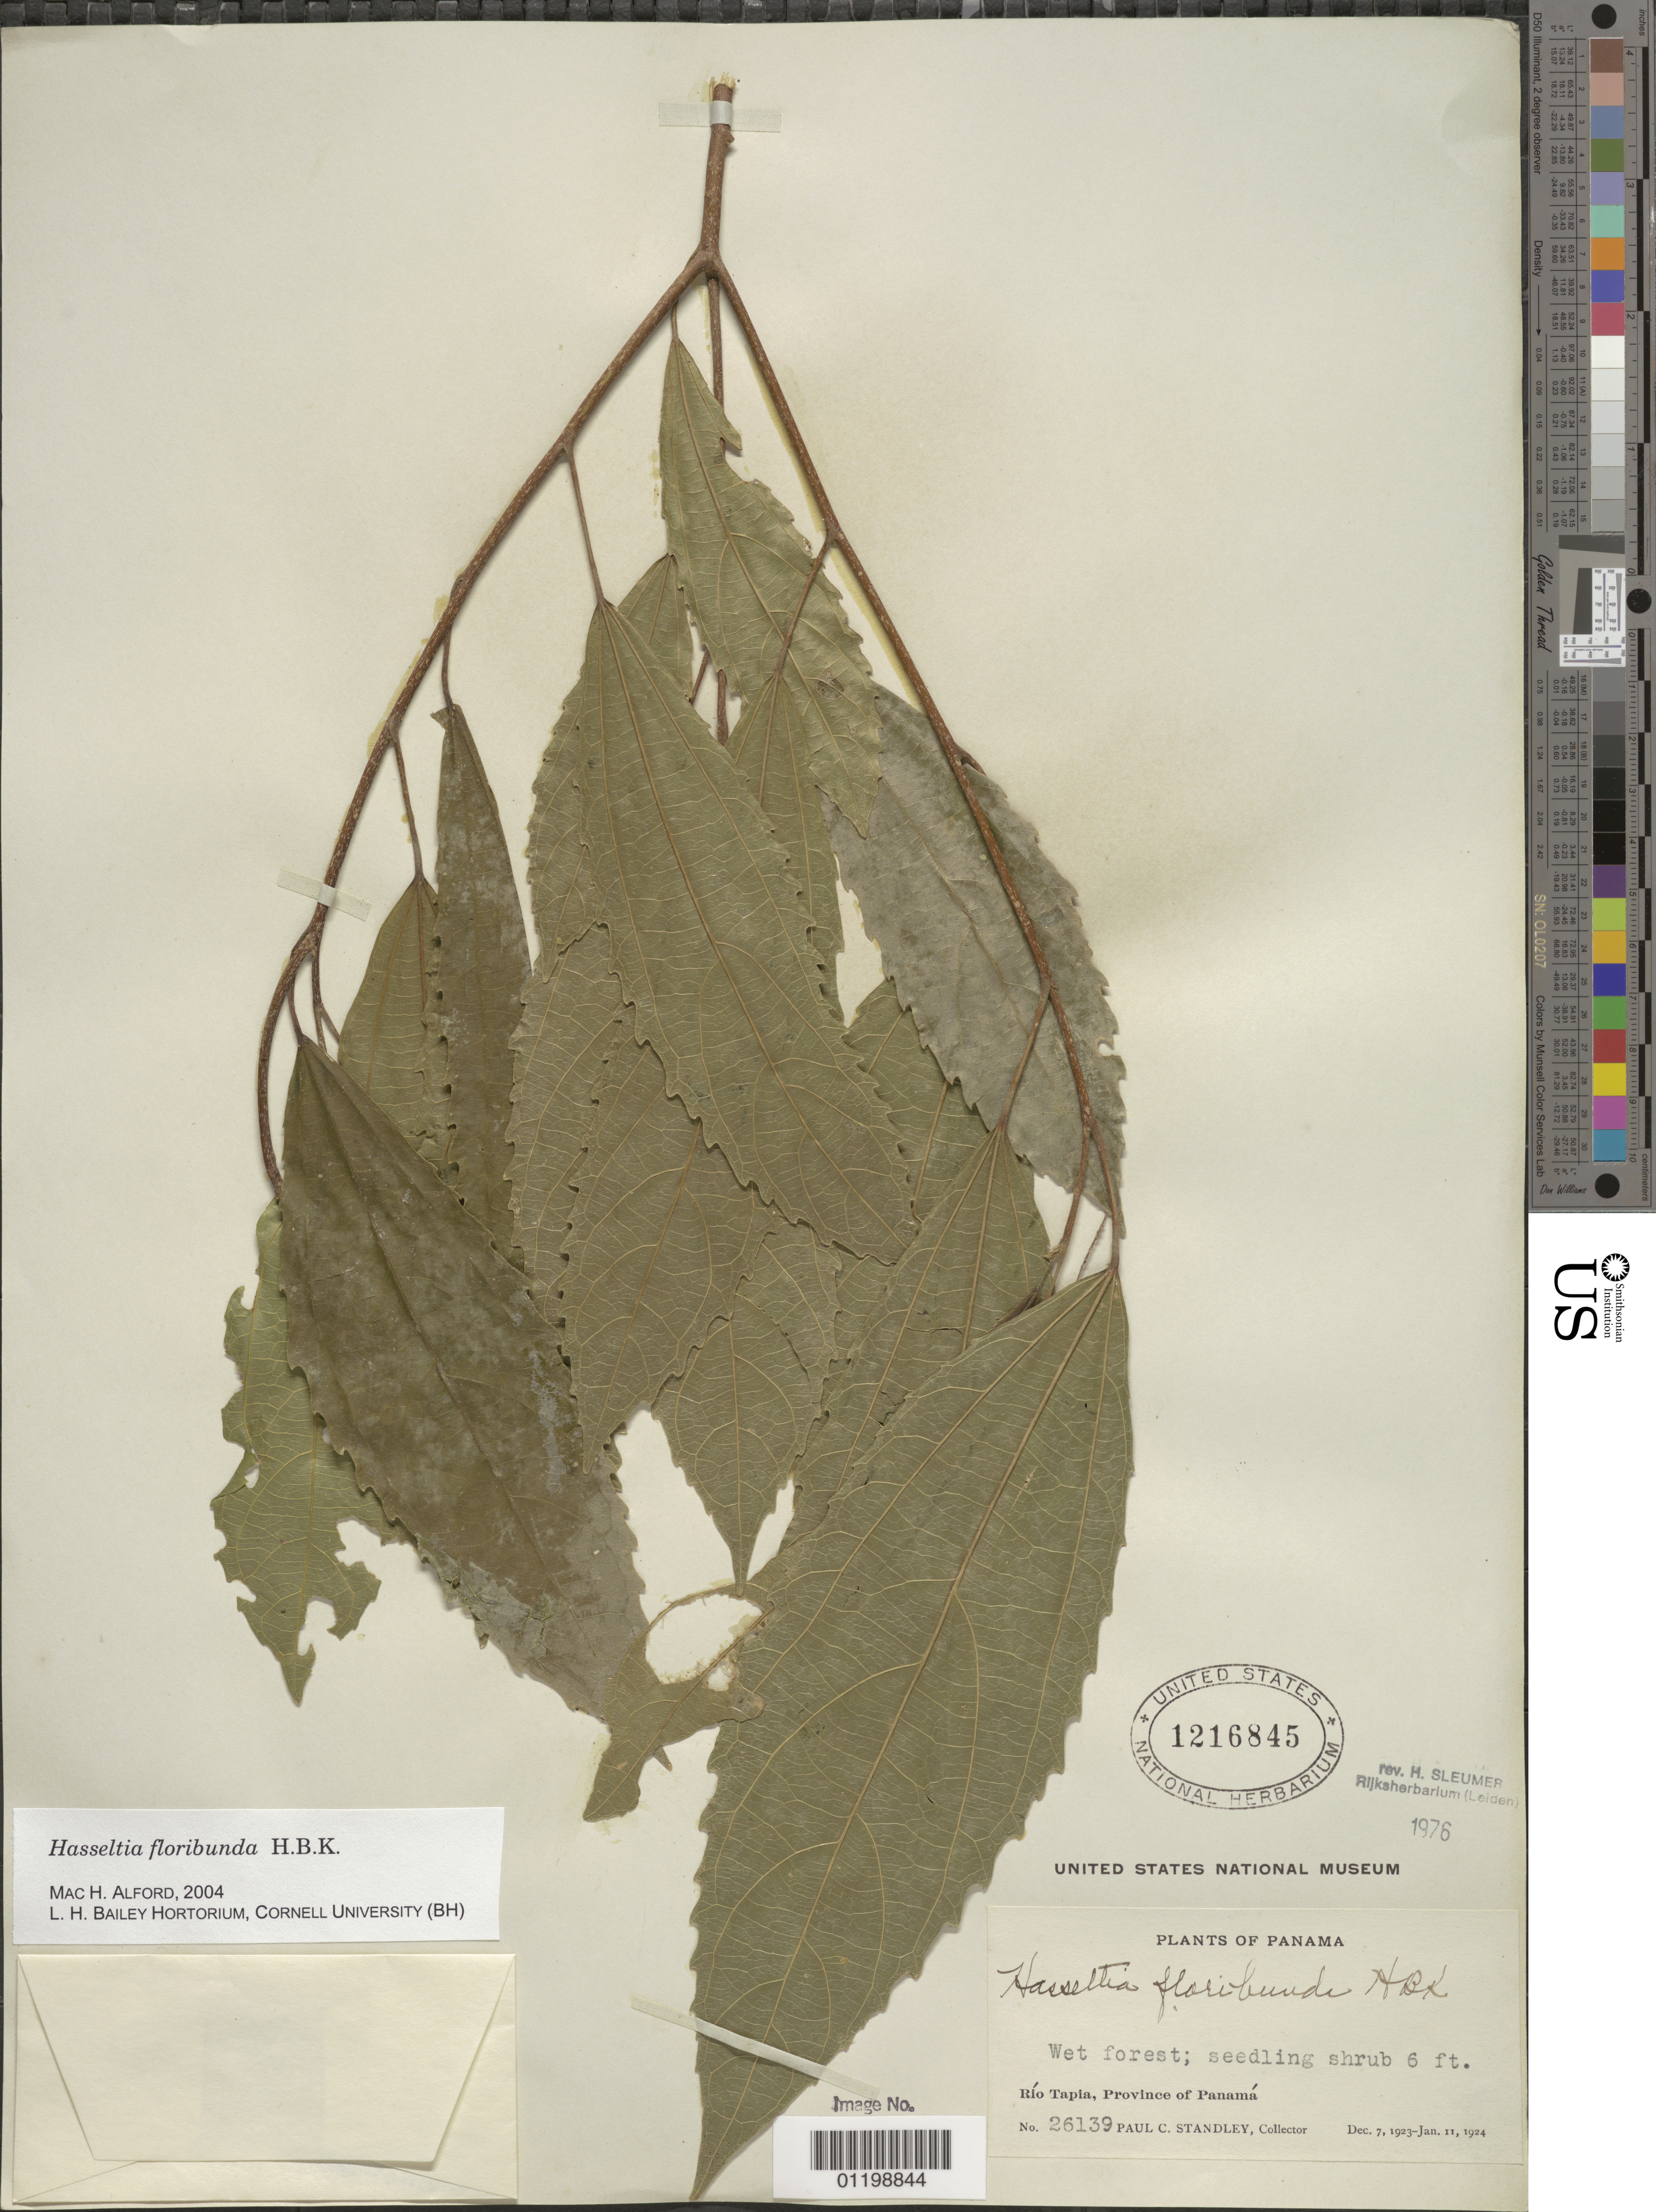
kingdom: Plantae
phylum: Tracheophyta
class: Magnoliopsida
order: Malpighiales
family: Salicaceae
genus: Hasseltia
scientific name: Hasseltia floribunda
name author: Kunth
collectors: P. C. Standley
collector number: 26139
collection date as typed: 07 Dec 1923 to 11 Jan 1924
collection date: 1923-12-07/1924-01-11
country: Panama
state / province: Panamá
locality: Rio Tapia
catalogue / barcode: US 1216845